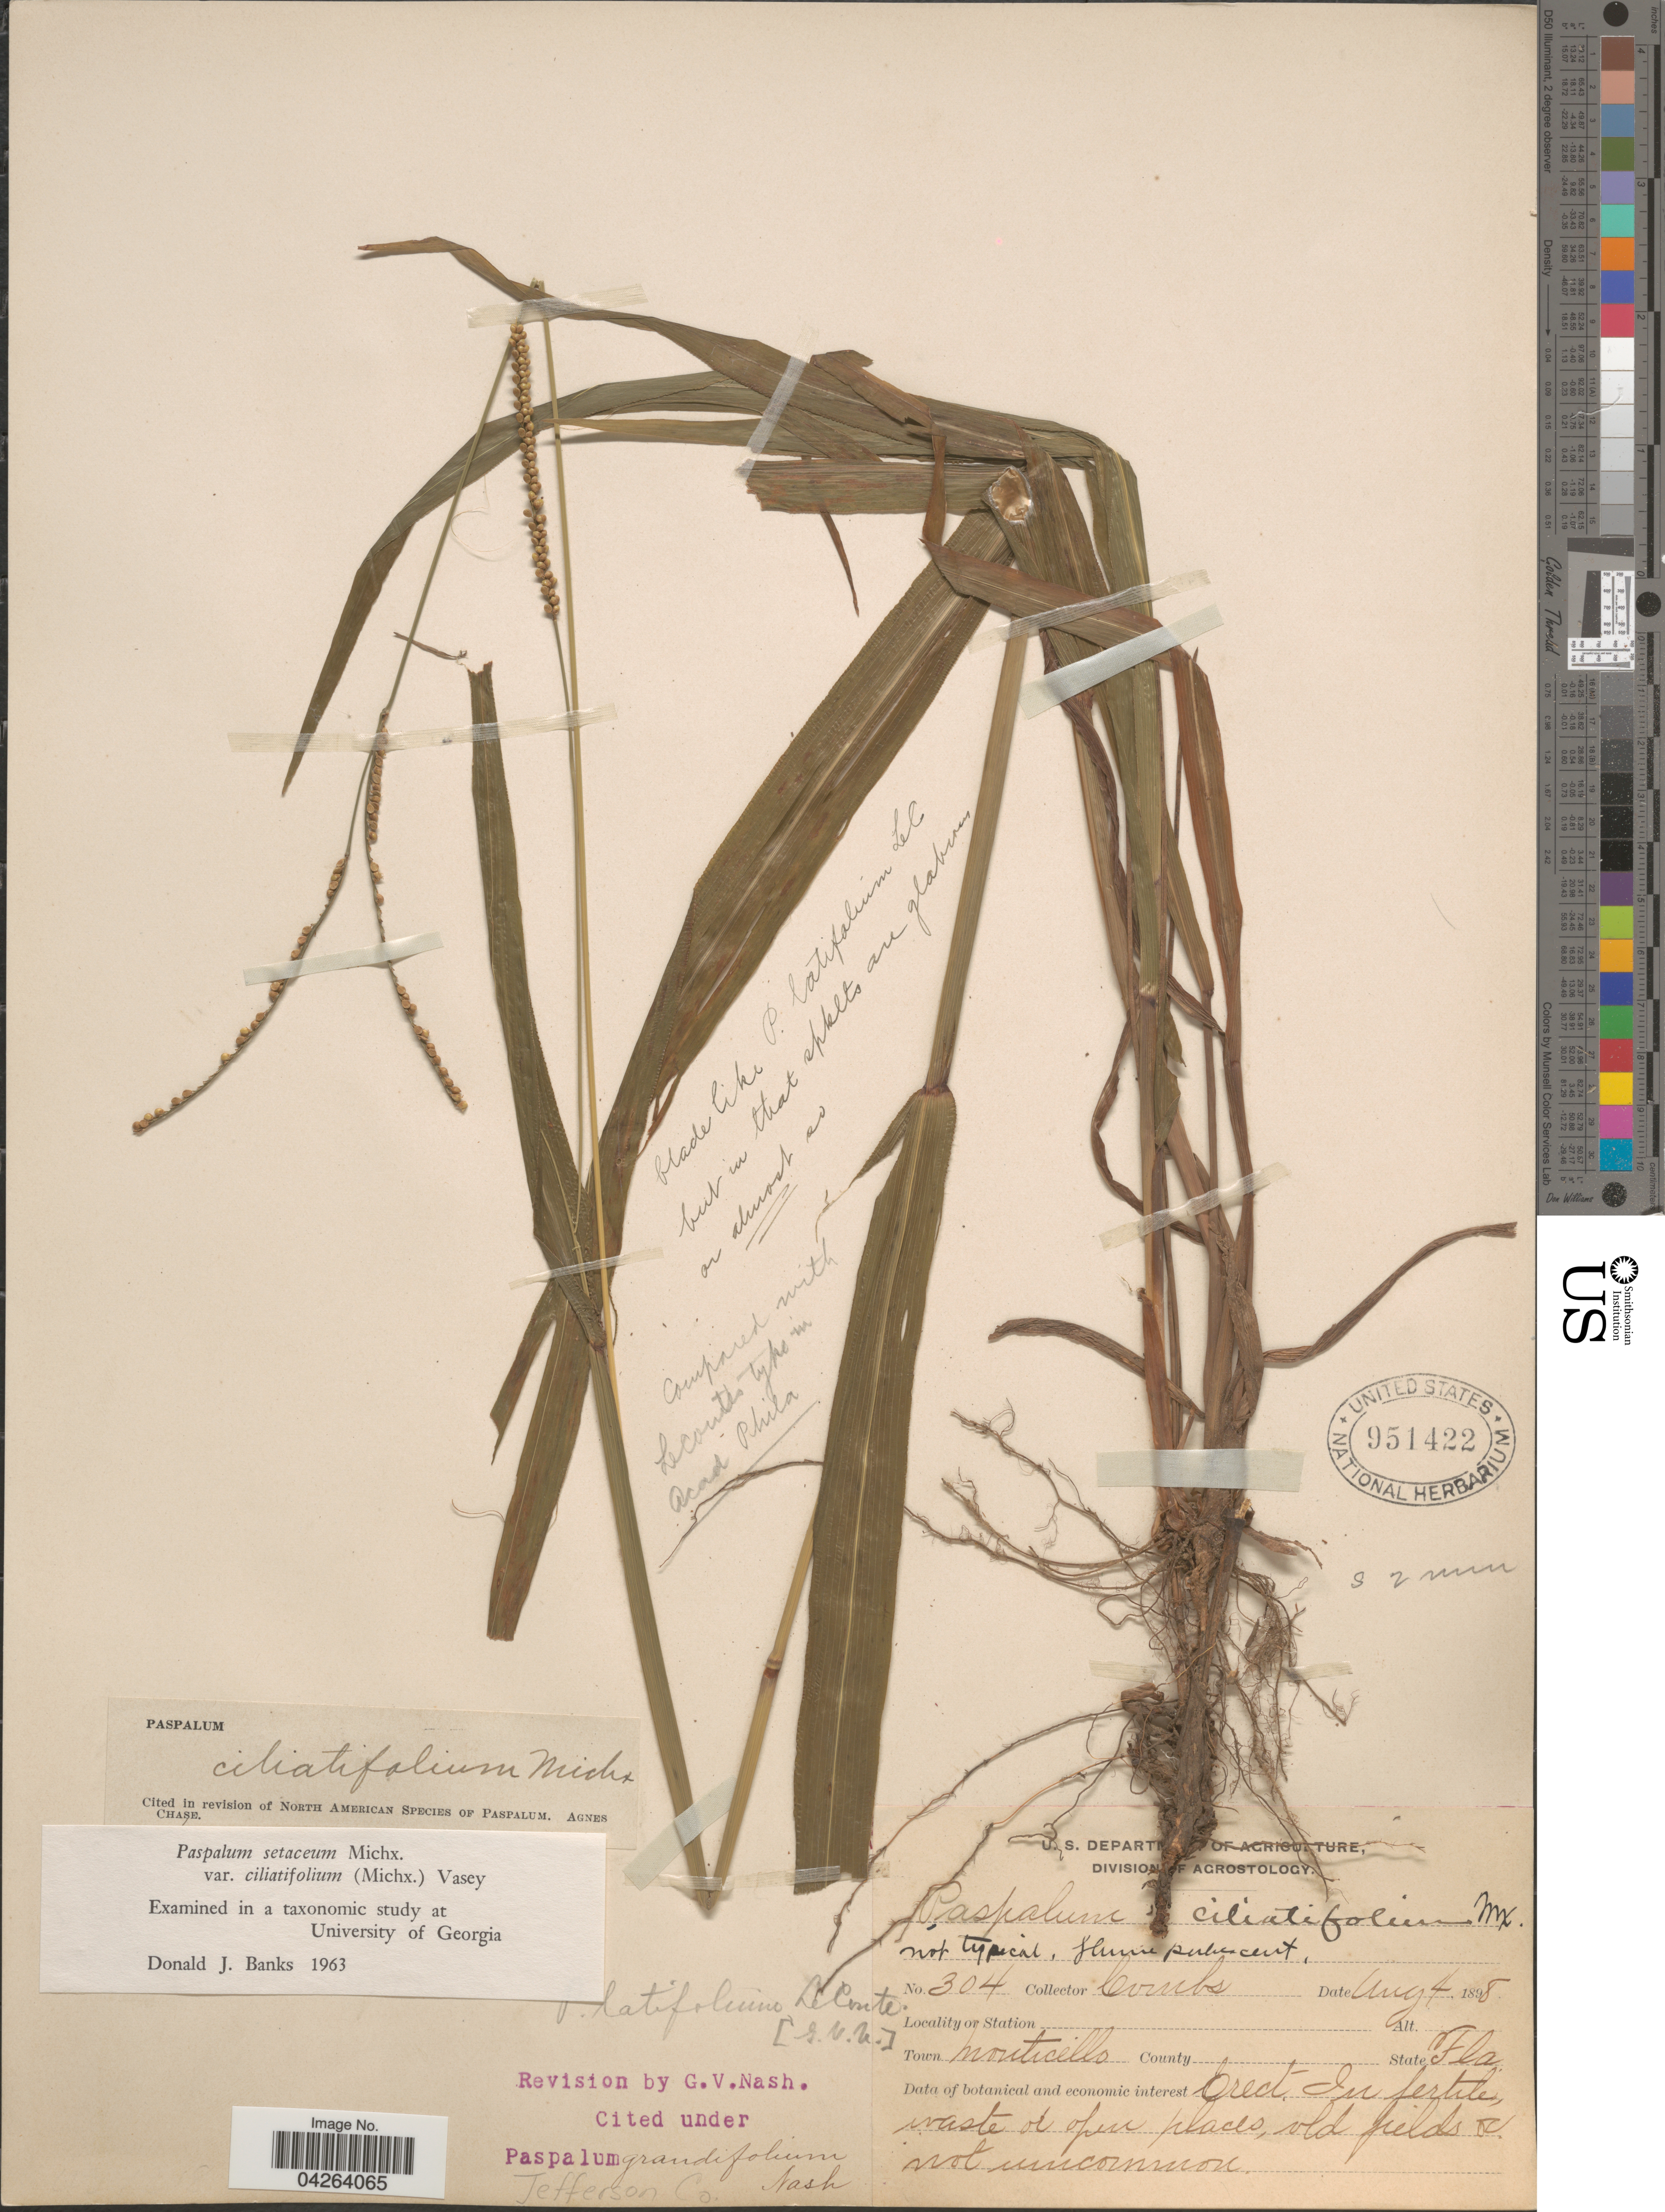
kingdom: Plantae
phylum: Tracheophyta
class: Liliopsida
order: Poales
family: Poaceae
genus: Paspalum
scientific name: Paspalum setaceum var. ciliatifolium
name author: (Michx.) Vasey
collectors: -. Combs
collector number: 304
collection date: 1898-08-04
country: United States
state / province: Florida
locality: Town Monticello. Jefferson Co.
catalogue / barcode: US 951422